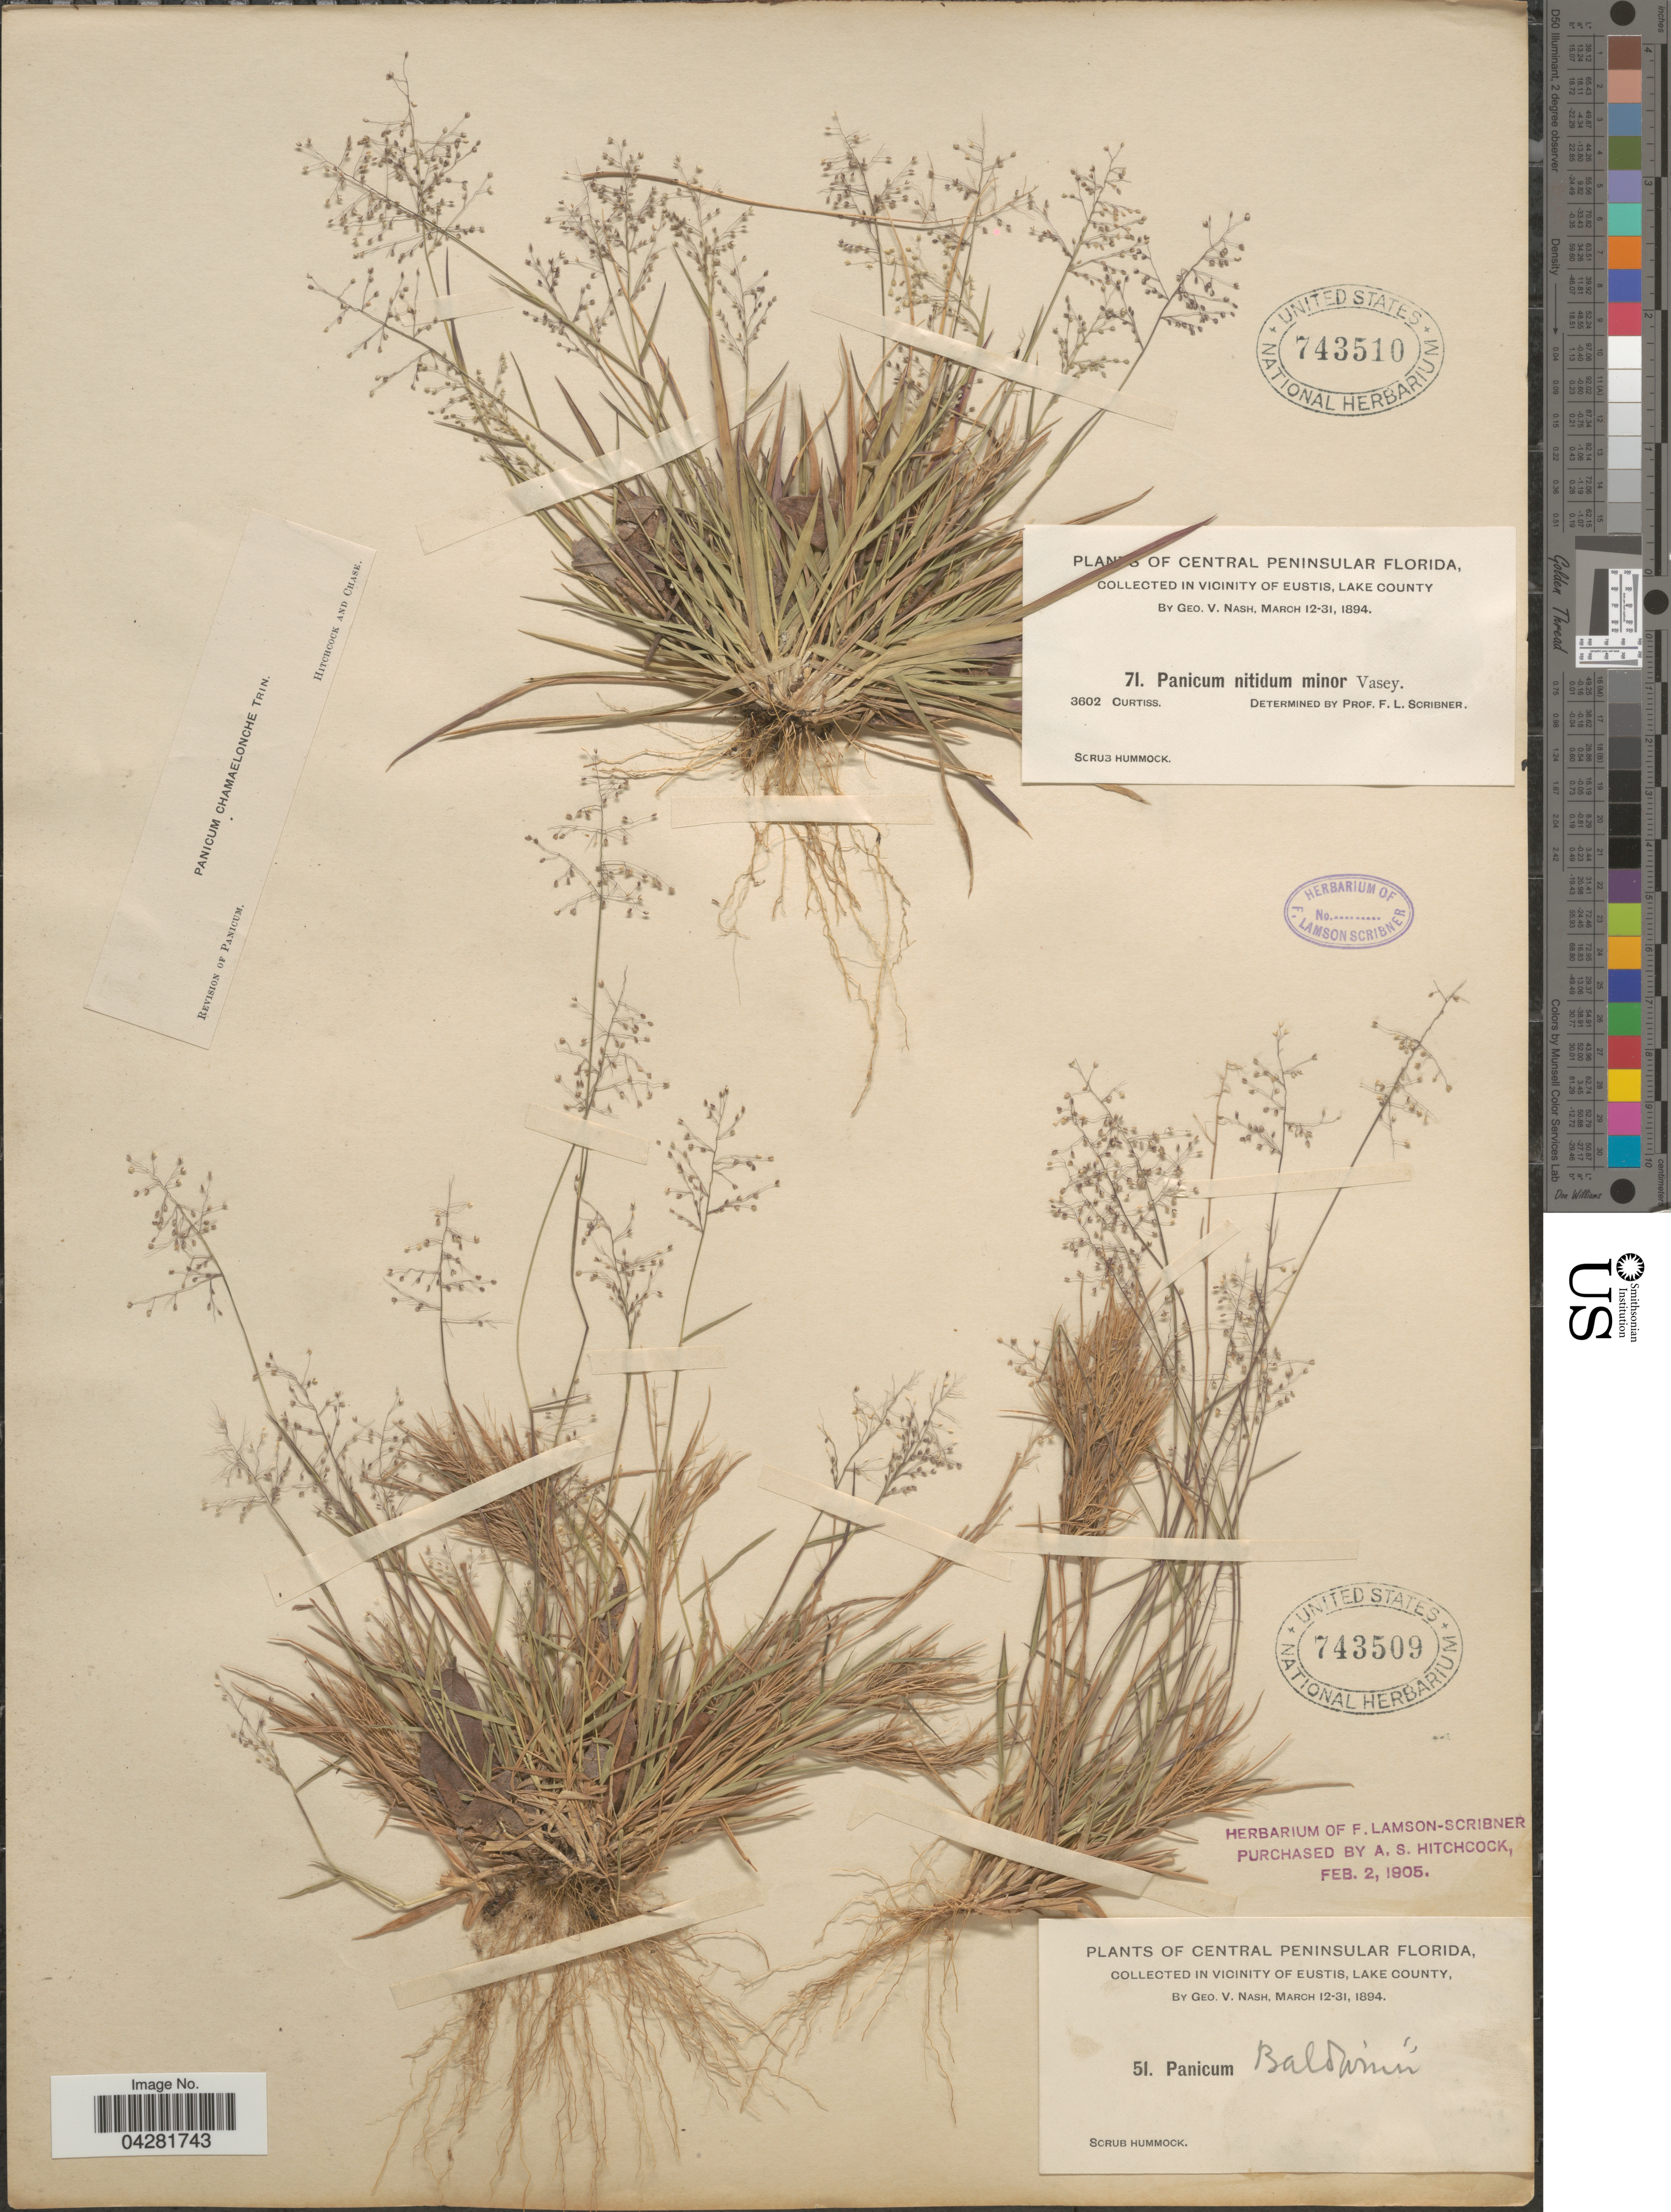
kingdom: Plantae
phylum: Tracheophyta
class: Liliopsida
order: Poales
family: Poaceae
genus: Dichanthelium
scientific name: Dichanthelium ensifolium var. ensifolium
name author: (Baldwin ex Elliot) Gould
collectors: -. Curtiss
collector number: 3602/71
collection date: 1894-03-12/1894-03-31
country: United States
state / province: Florida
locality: Central Peninsular Florida, in vicinity of Eustis, Lake County.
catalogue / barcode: US 743510-2